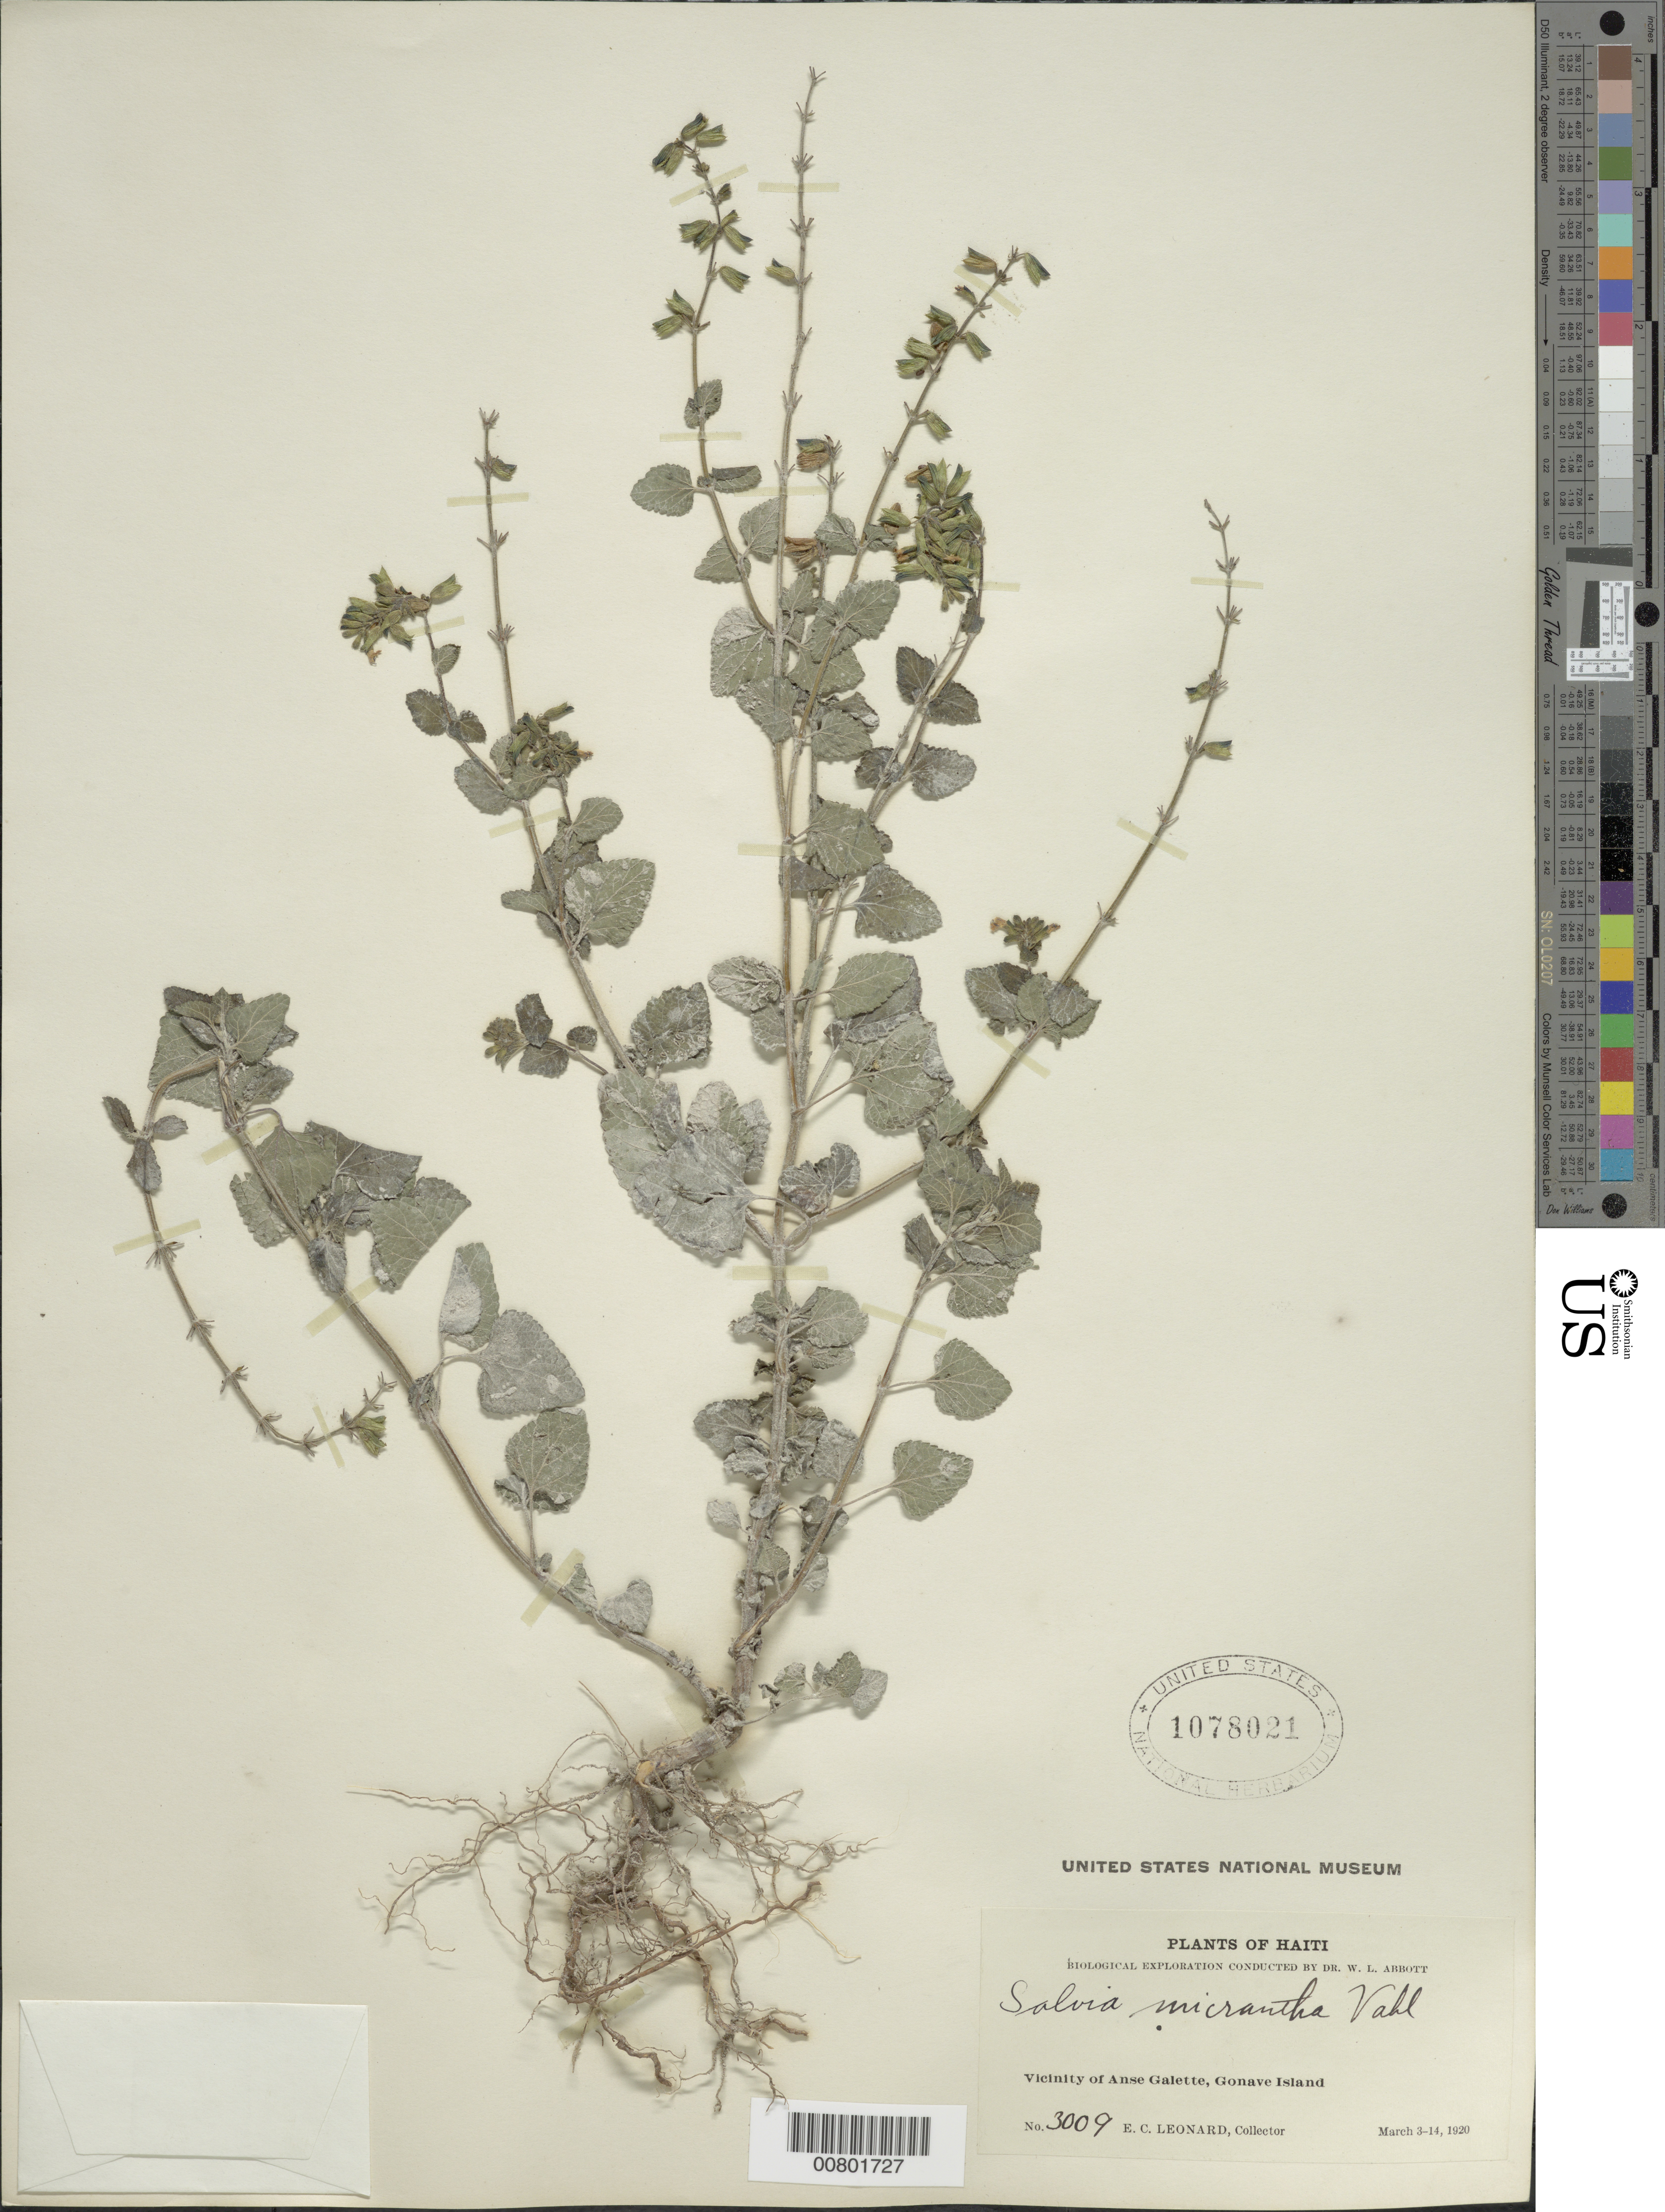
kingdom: Plantae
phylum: Tracheophyta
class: Magnoliopsida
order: Lamiales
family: Lamiaceae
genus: Salvia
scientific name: Salvia micrantha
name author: Vahl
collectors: E. C. Leonard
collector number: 3009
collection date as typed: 03 Mar 1920 to 14 Mar 1920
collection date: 1920-03-03/1920-03-14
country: Haiti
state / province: Ouest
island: Île de la Gonâve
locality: Vicinity of Anse Galette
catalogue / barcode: US 1078021